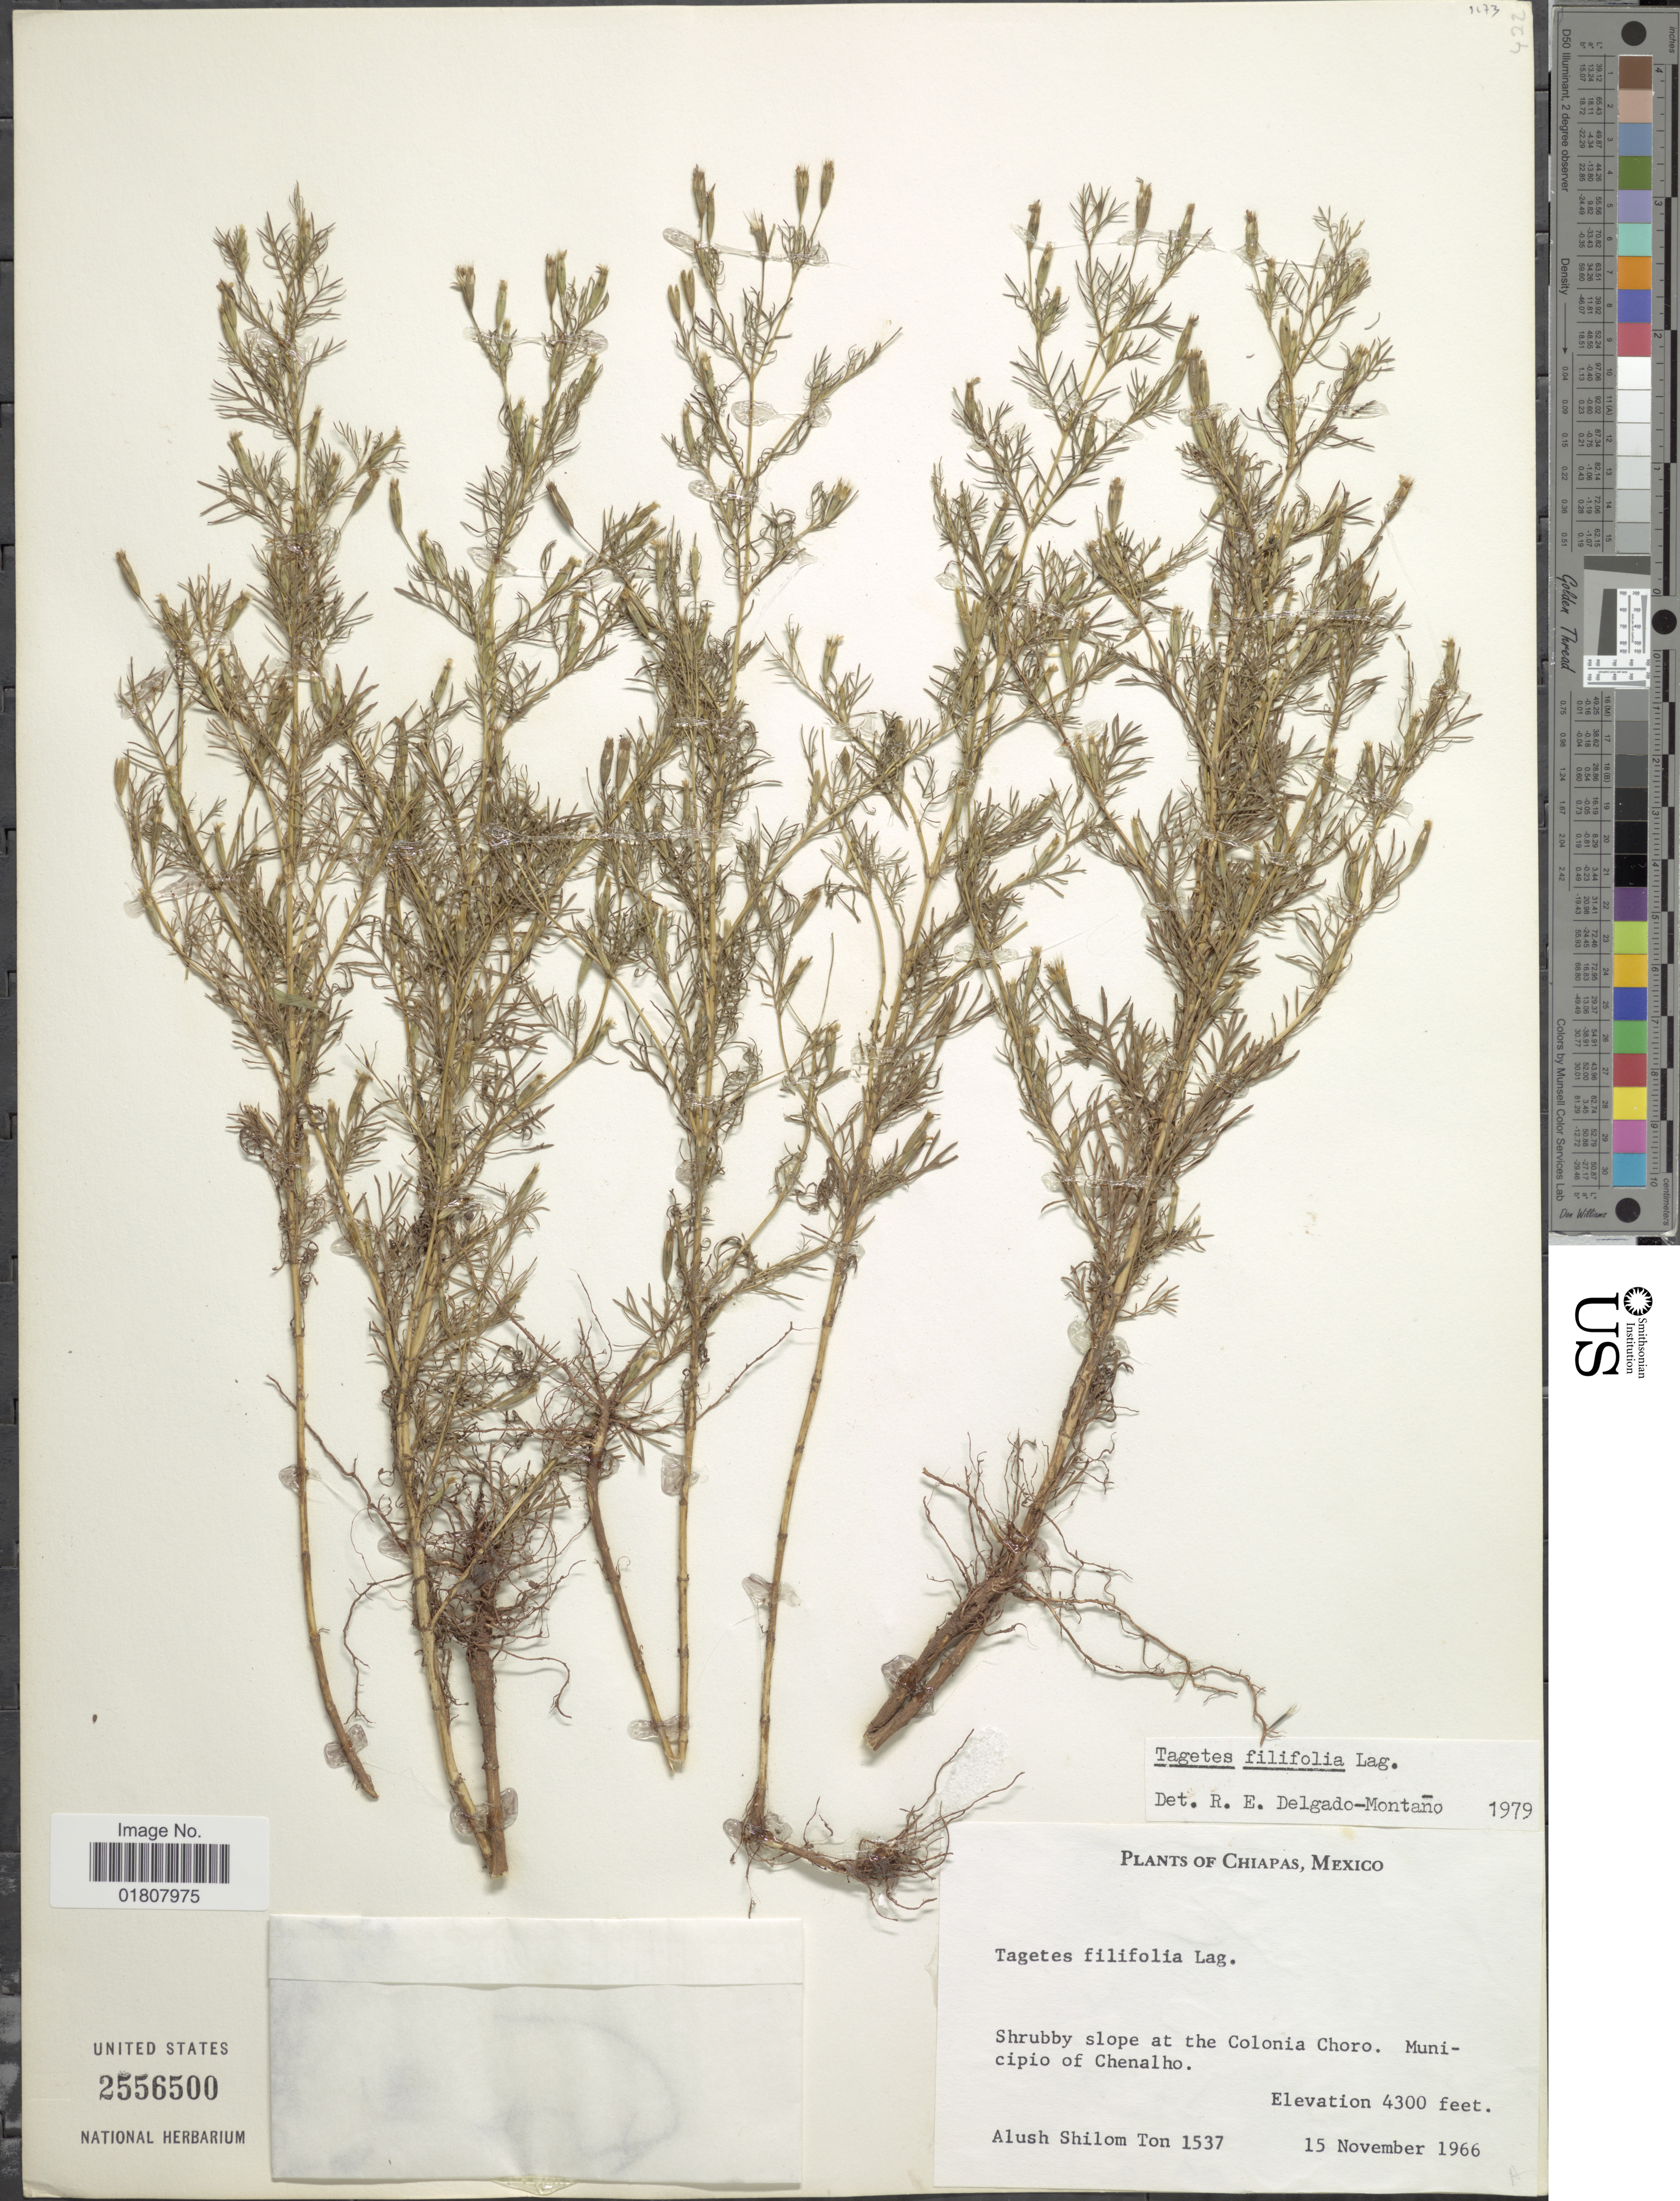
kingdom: Plantae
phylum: Tracheophyta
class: Magnoliopsida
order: Asterales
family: Asteraceae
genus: Tagetes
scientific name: Tagetes filifolia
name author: Lag.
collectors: A. M. Ton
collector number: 1537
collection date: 1966-11-15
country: Mexico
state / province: Chiapas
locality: Slope at the Colonia Choro, Municipio of Chenalho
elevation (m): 1311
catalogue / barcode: US 2556500